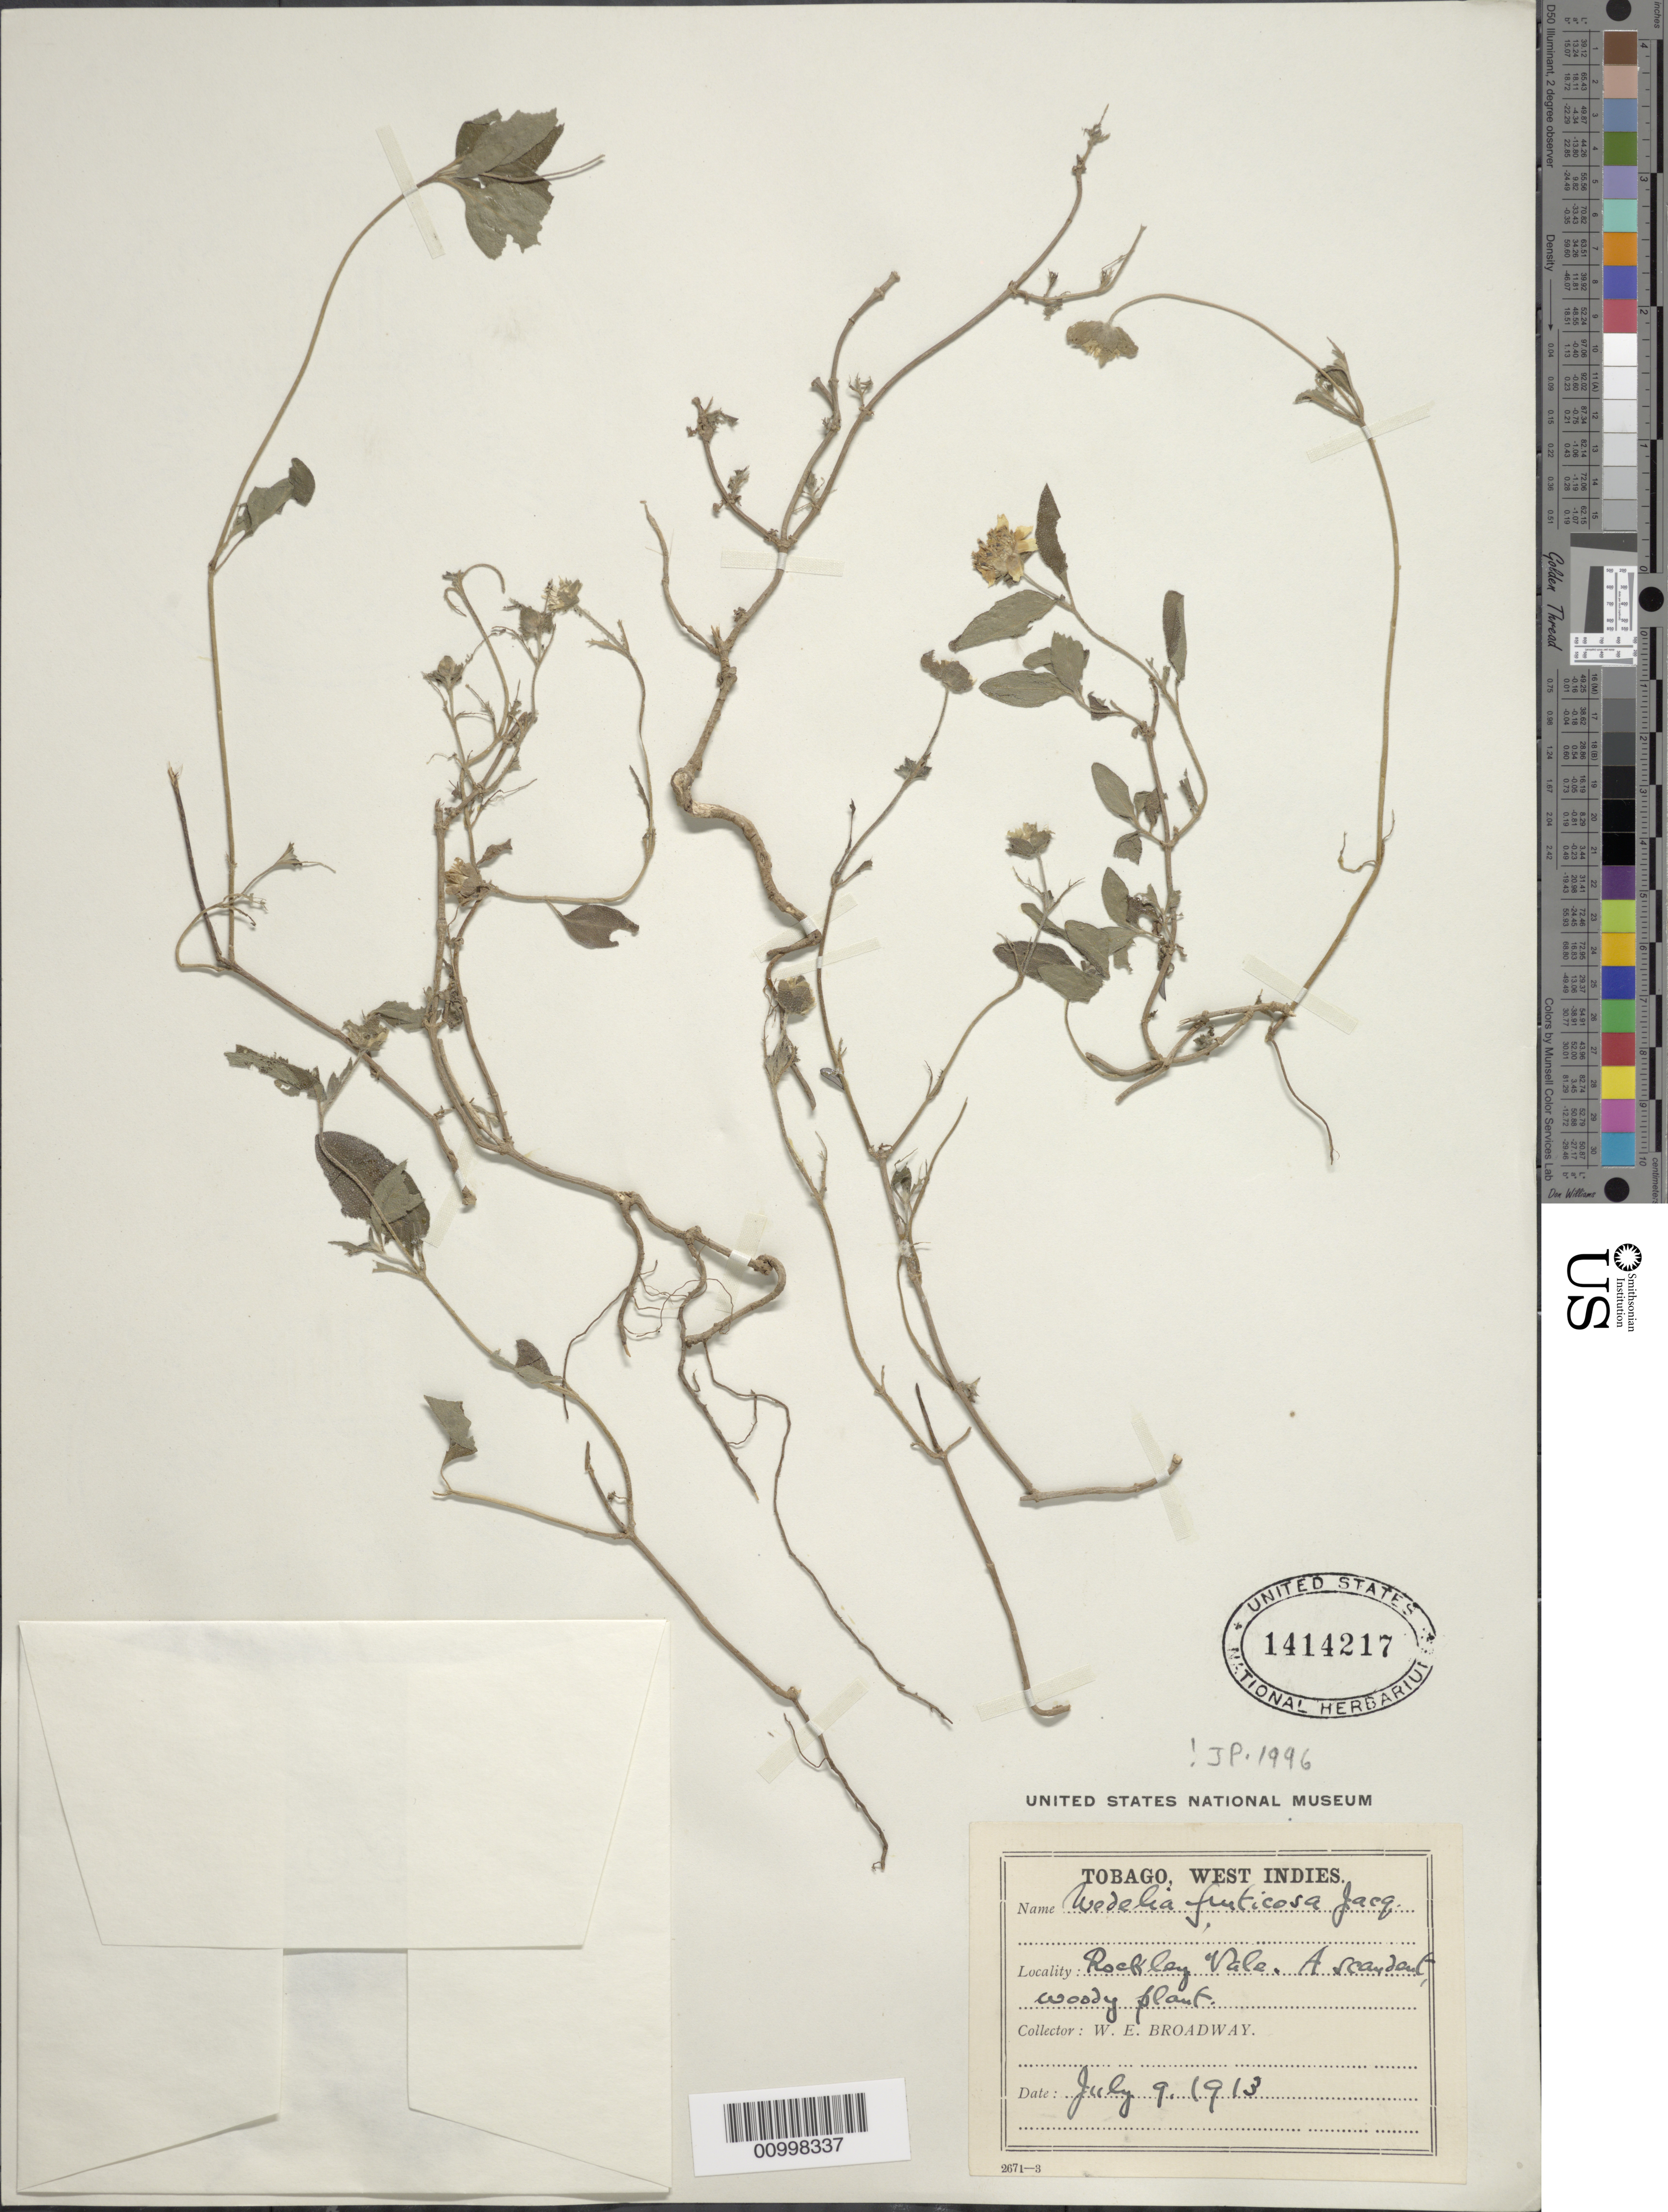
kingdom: Plantae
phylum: Tracheophyta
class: Magnoliopsida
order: Asterales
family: Asteraceae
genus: Wedelia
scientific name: Wedelia fruticosa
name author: Jacq.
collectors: W. E. Broadway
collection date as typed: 09 Jul 1913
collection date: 1913-07-09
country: Trinidad and Tobago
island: Tobago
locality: Rockley Vale.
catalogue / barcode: US 1414217